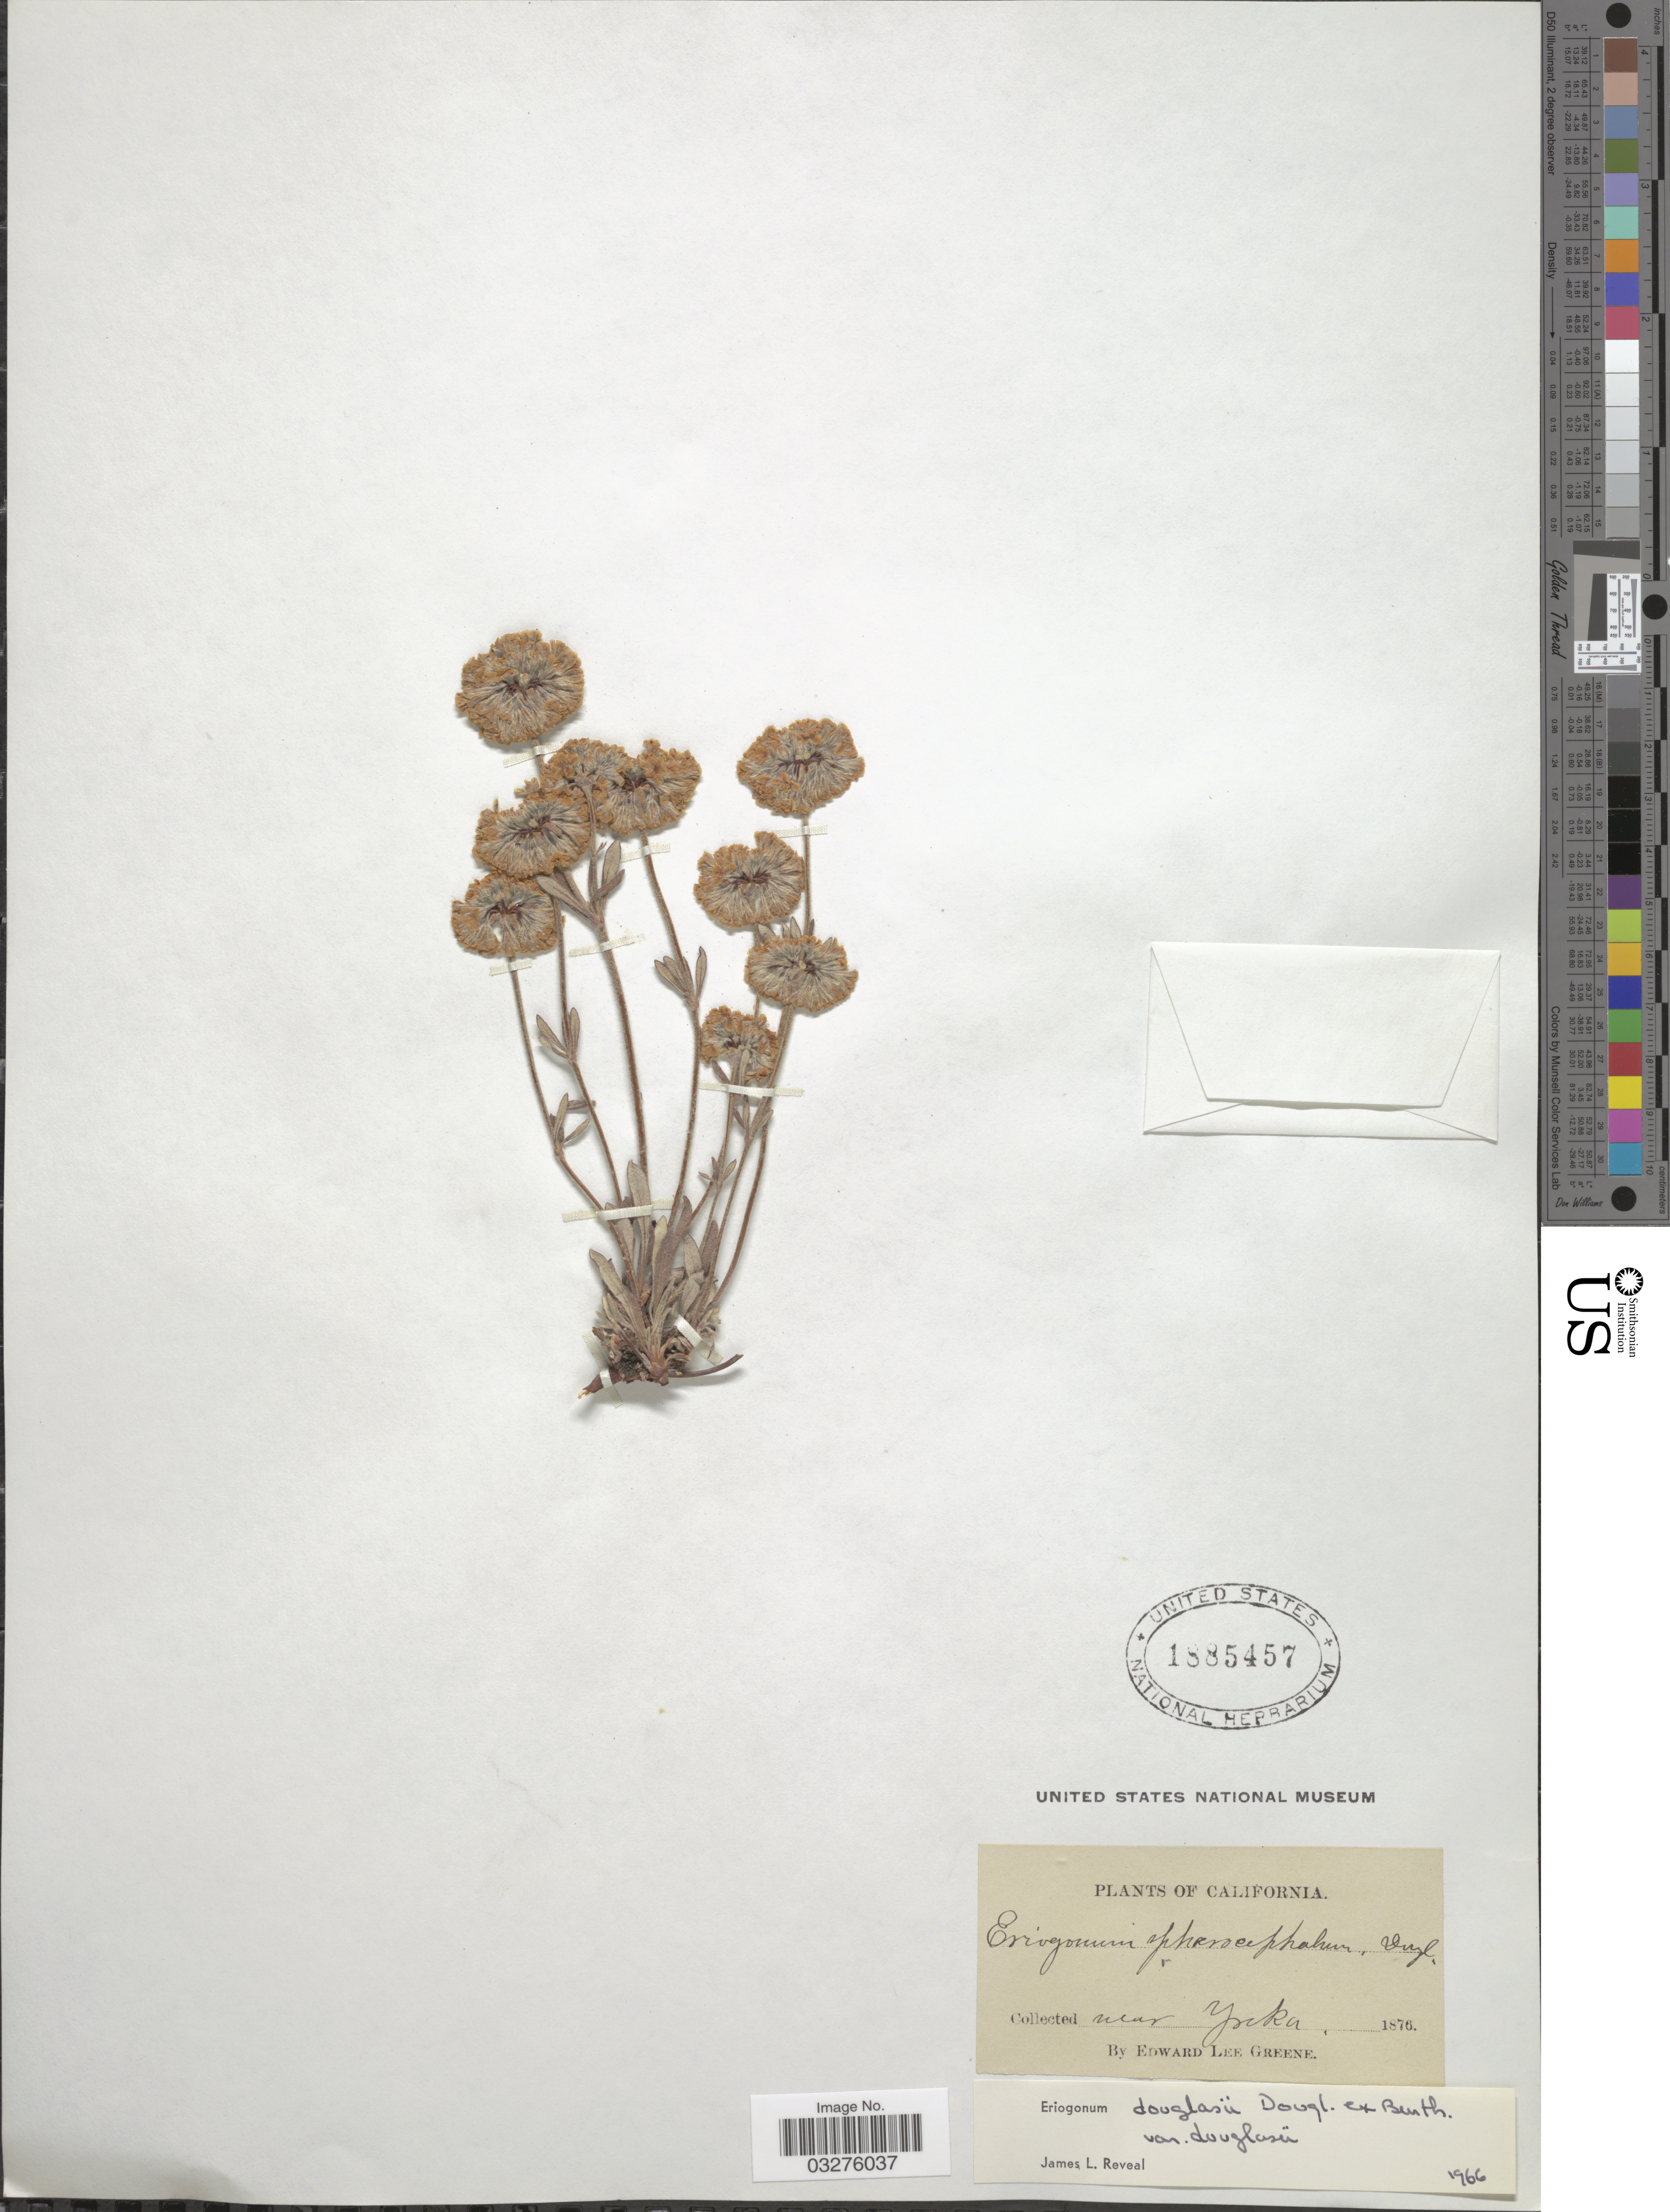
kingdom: Plantae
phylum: Tracheophyta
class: Magnoliopsida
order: Caryophyllales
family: Polygonaceae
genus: Eriogonum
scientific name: Eriogonum douglasii var. douglasii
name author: Benth.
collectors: E. L. Greene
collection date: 1876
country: United States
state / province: California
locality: Near Yreka.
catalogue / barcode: US 1885457